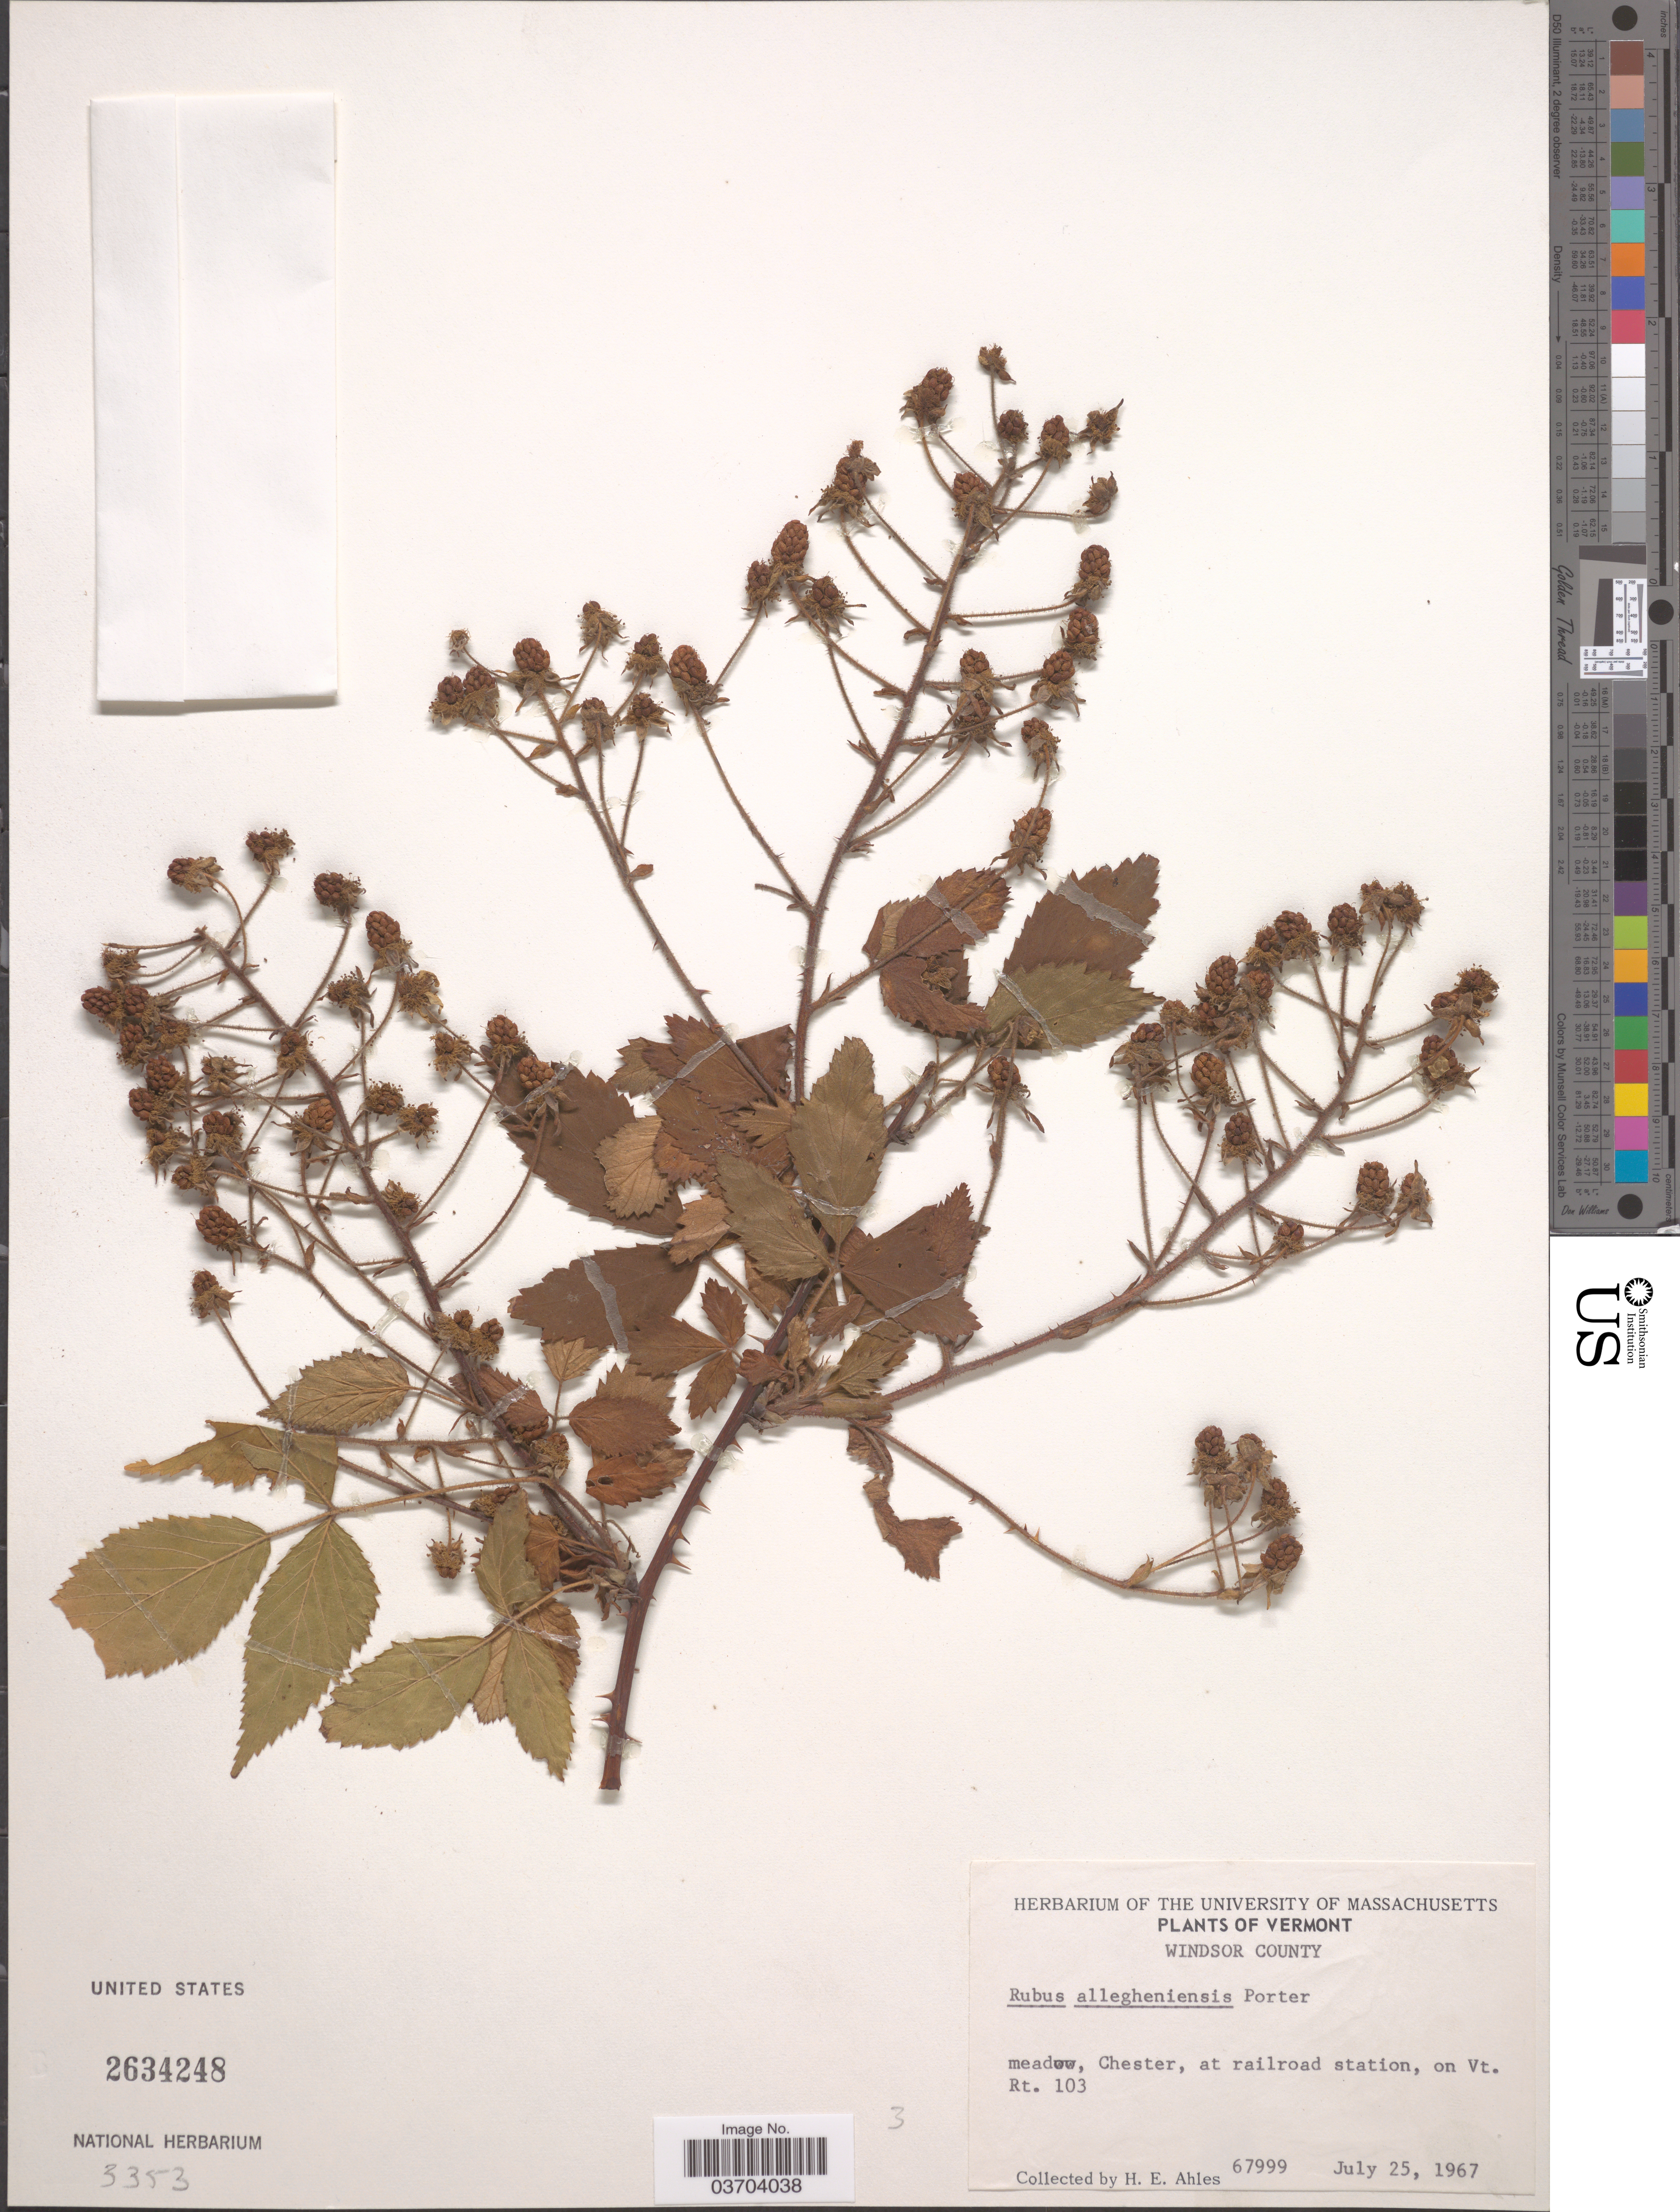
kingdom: Plantae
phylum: Tracheophyta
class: Magnoliopsida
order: Rosales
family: Rosaceae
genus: Rubus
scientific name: Rubus allegheniensis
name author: Porter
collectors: H. E. Ahles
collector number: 67999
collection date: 1967-07-25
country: United States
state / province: Vermont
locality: Windsor County. Meadow, Chester, at railroad station, on Vt. Rt. 103.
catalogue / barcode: US 2634248